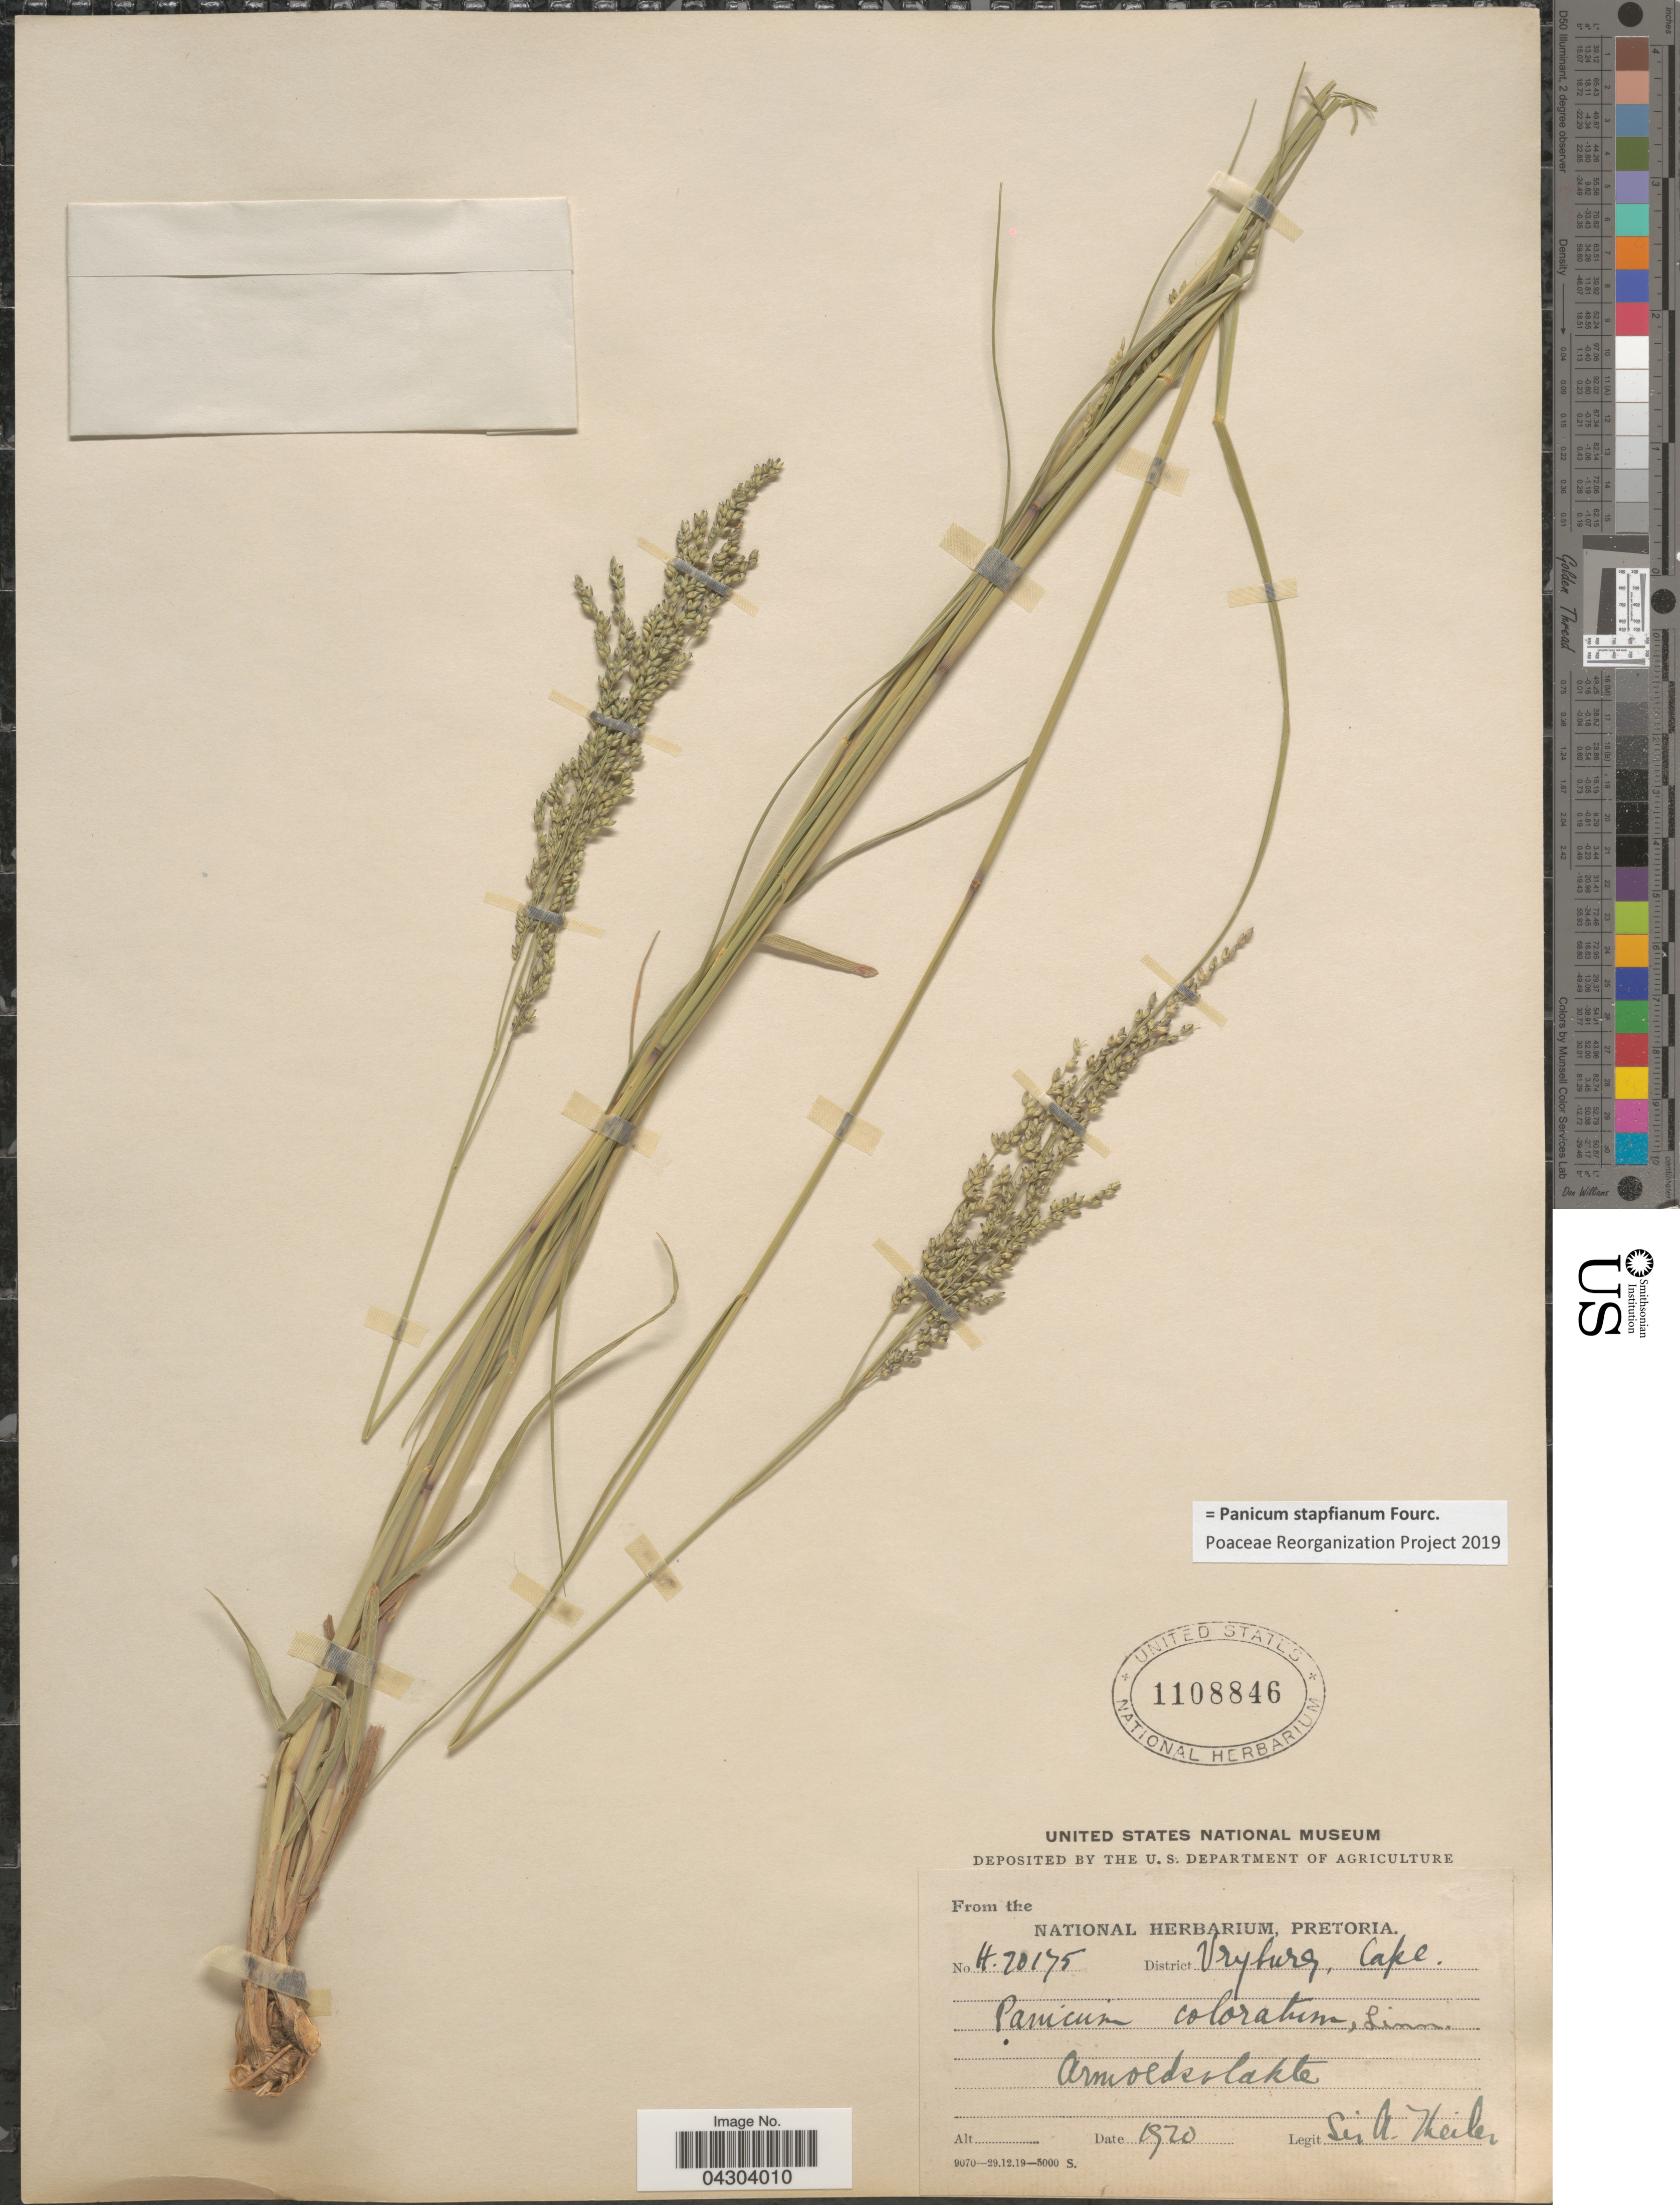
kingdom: Plantae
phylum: Tracheophyta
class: Liliopsida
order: Poales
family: Poaceae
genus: Panicum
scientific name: Panicum stapfianum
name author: Fourc.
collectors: A. Theiler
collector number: H20175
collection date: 1920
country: South Africa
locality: District Vryburg, Cape. Armoedsvlakte.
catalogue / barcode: US 1108846